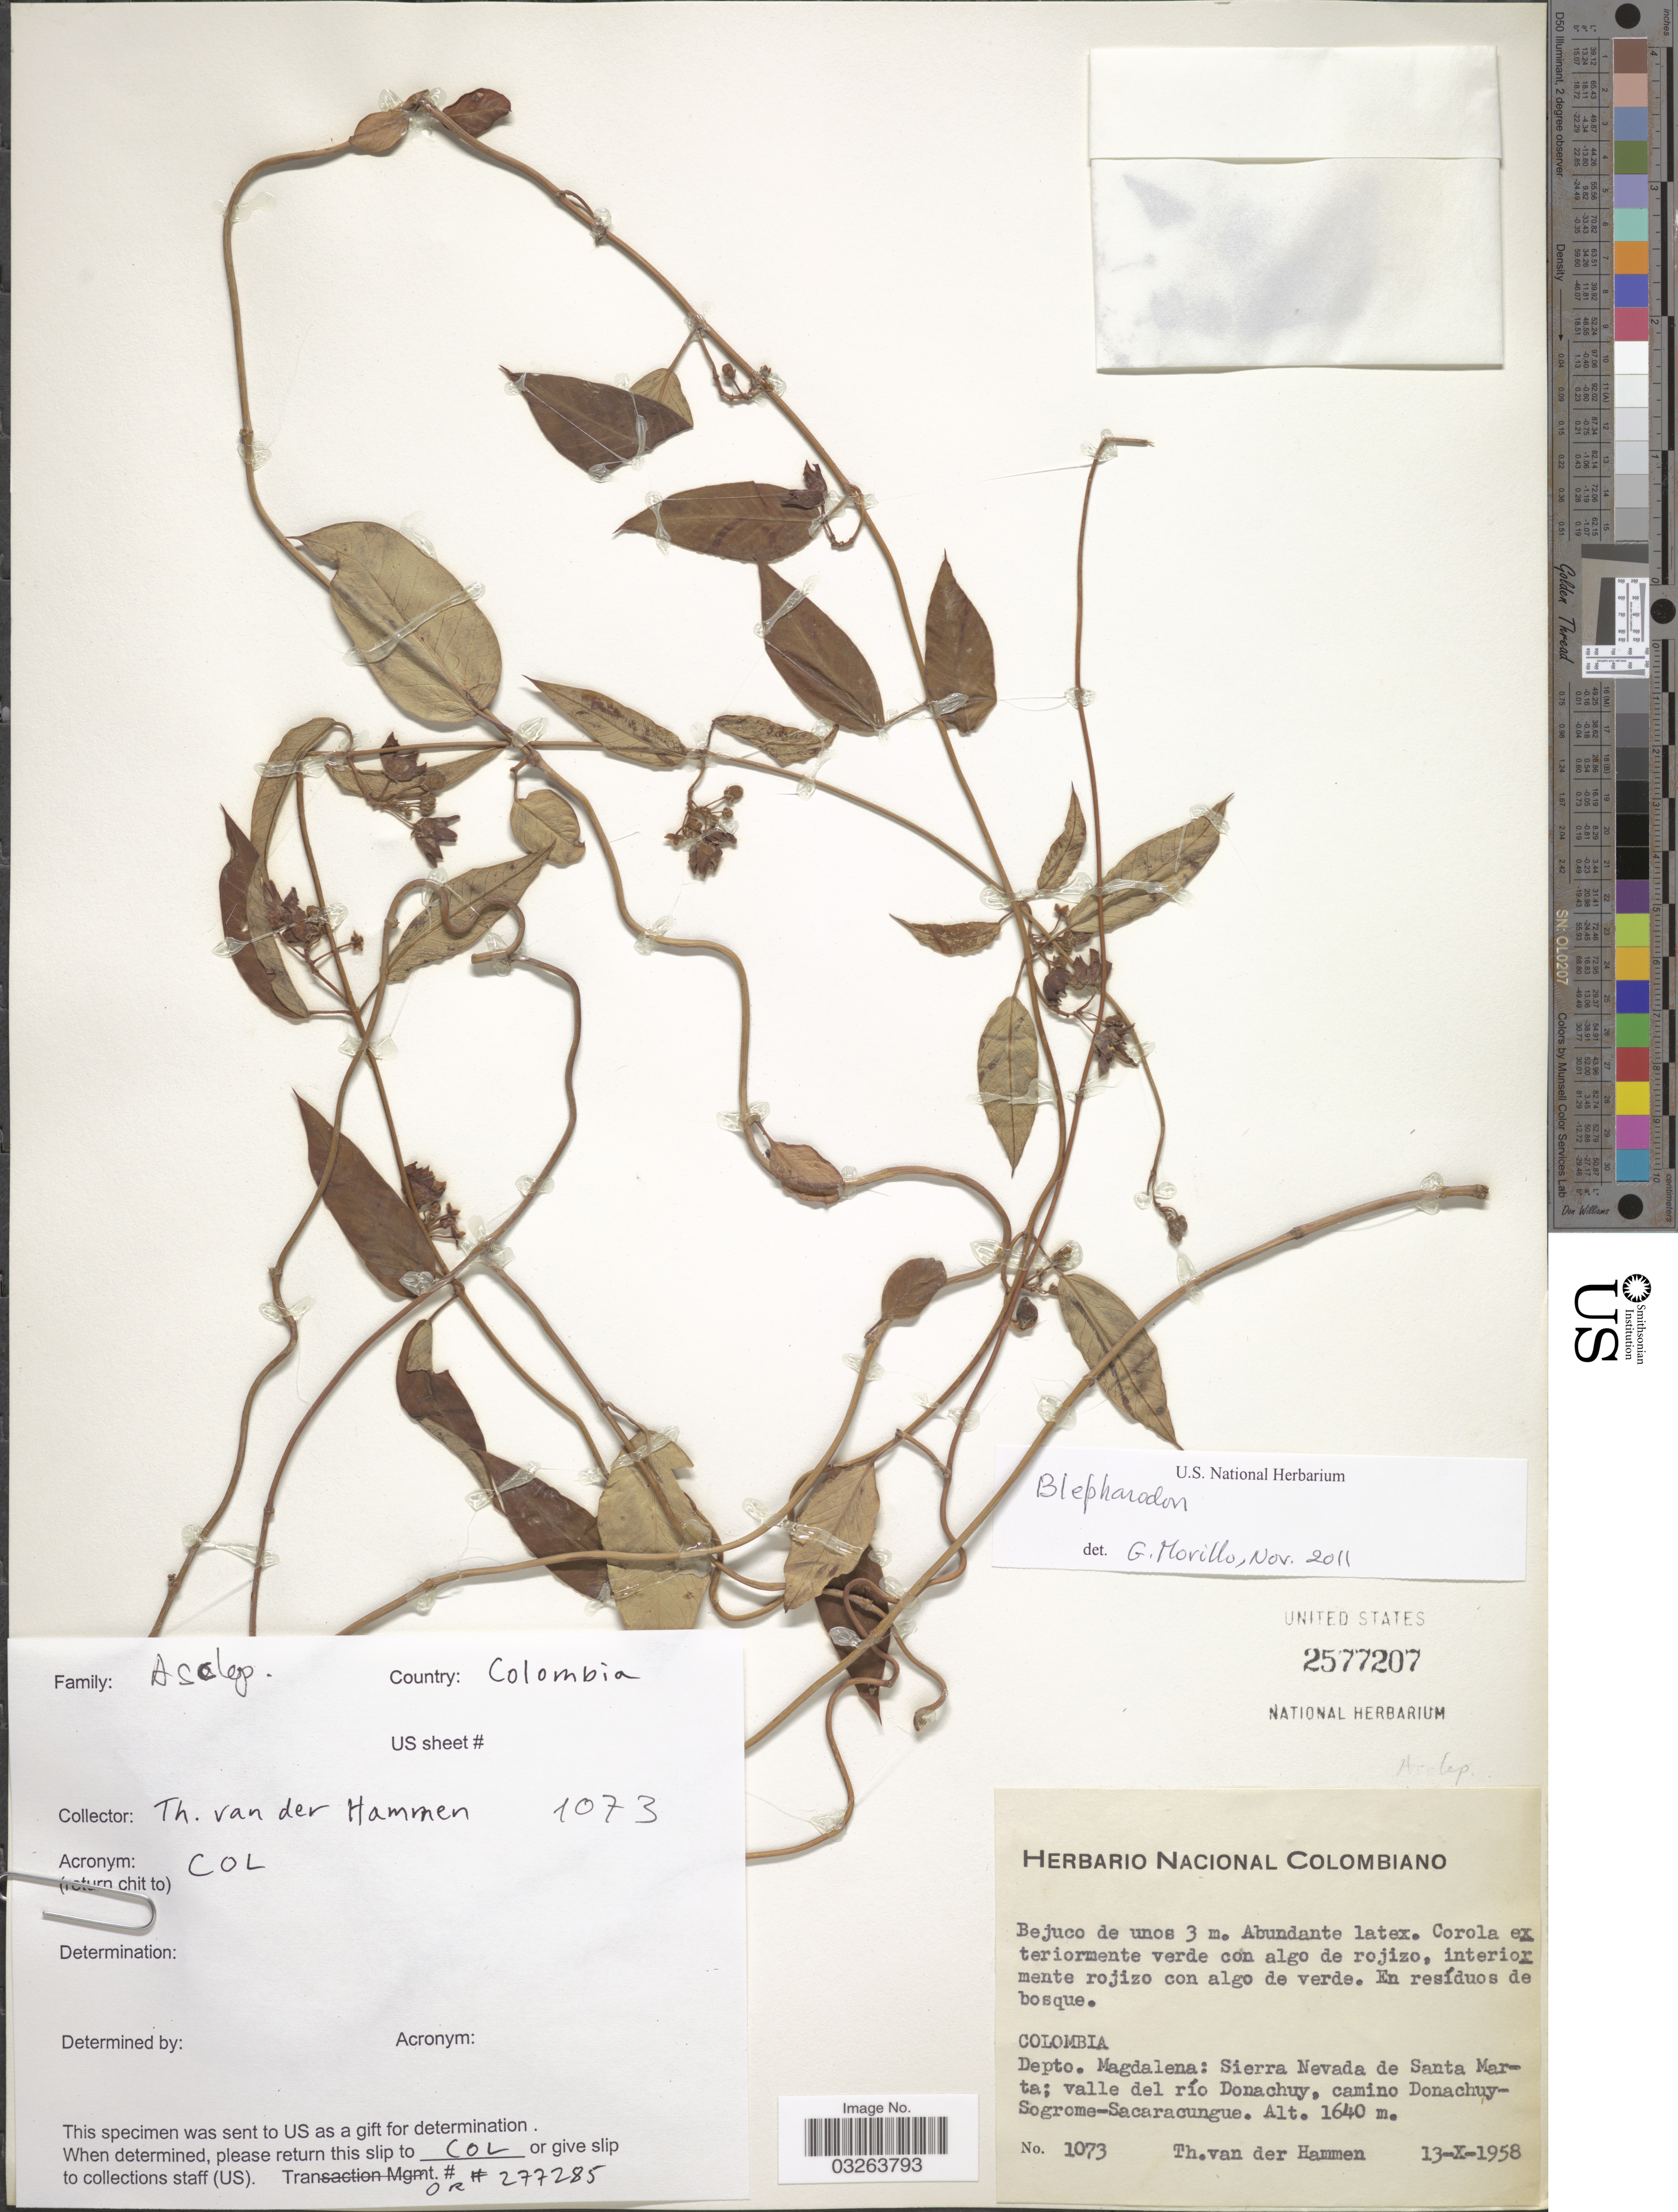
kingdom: Plantae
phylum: Tracheophyta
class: Magnoliopsida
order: Gentianales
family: Apocynaceae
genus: Blepharodon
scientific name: Blepharodon sp.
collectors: T. Van der Hammen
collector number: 1073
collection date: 1958-10-13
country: Colombia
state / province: Magdalena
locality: Depto. Magdalena: Sierra Nevada de Santa Marta; valle del río Donachuy, camino Donachuy-Sogrome-Sacaracungue.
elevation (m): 1640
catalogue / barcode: US 2577207